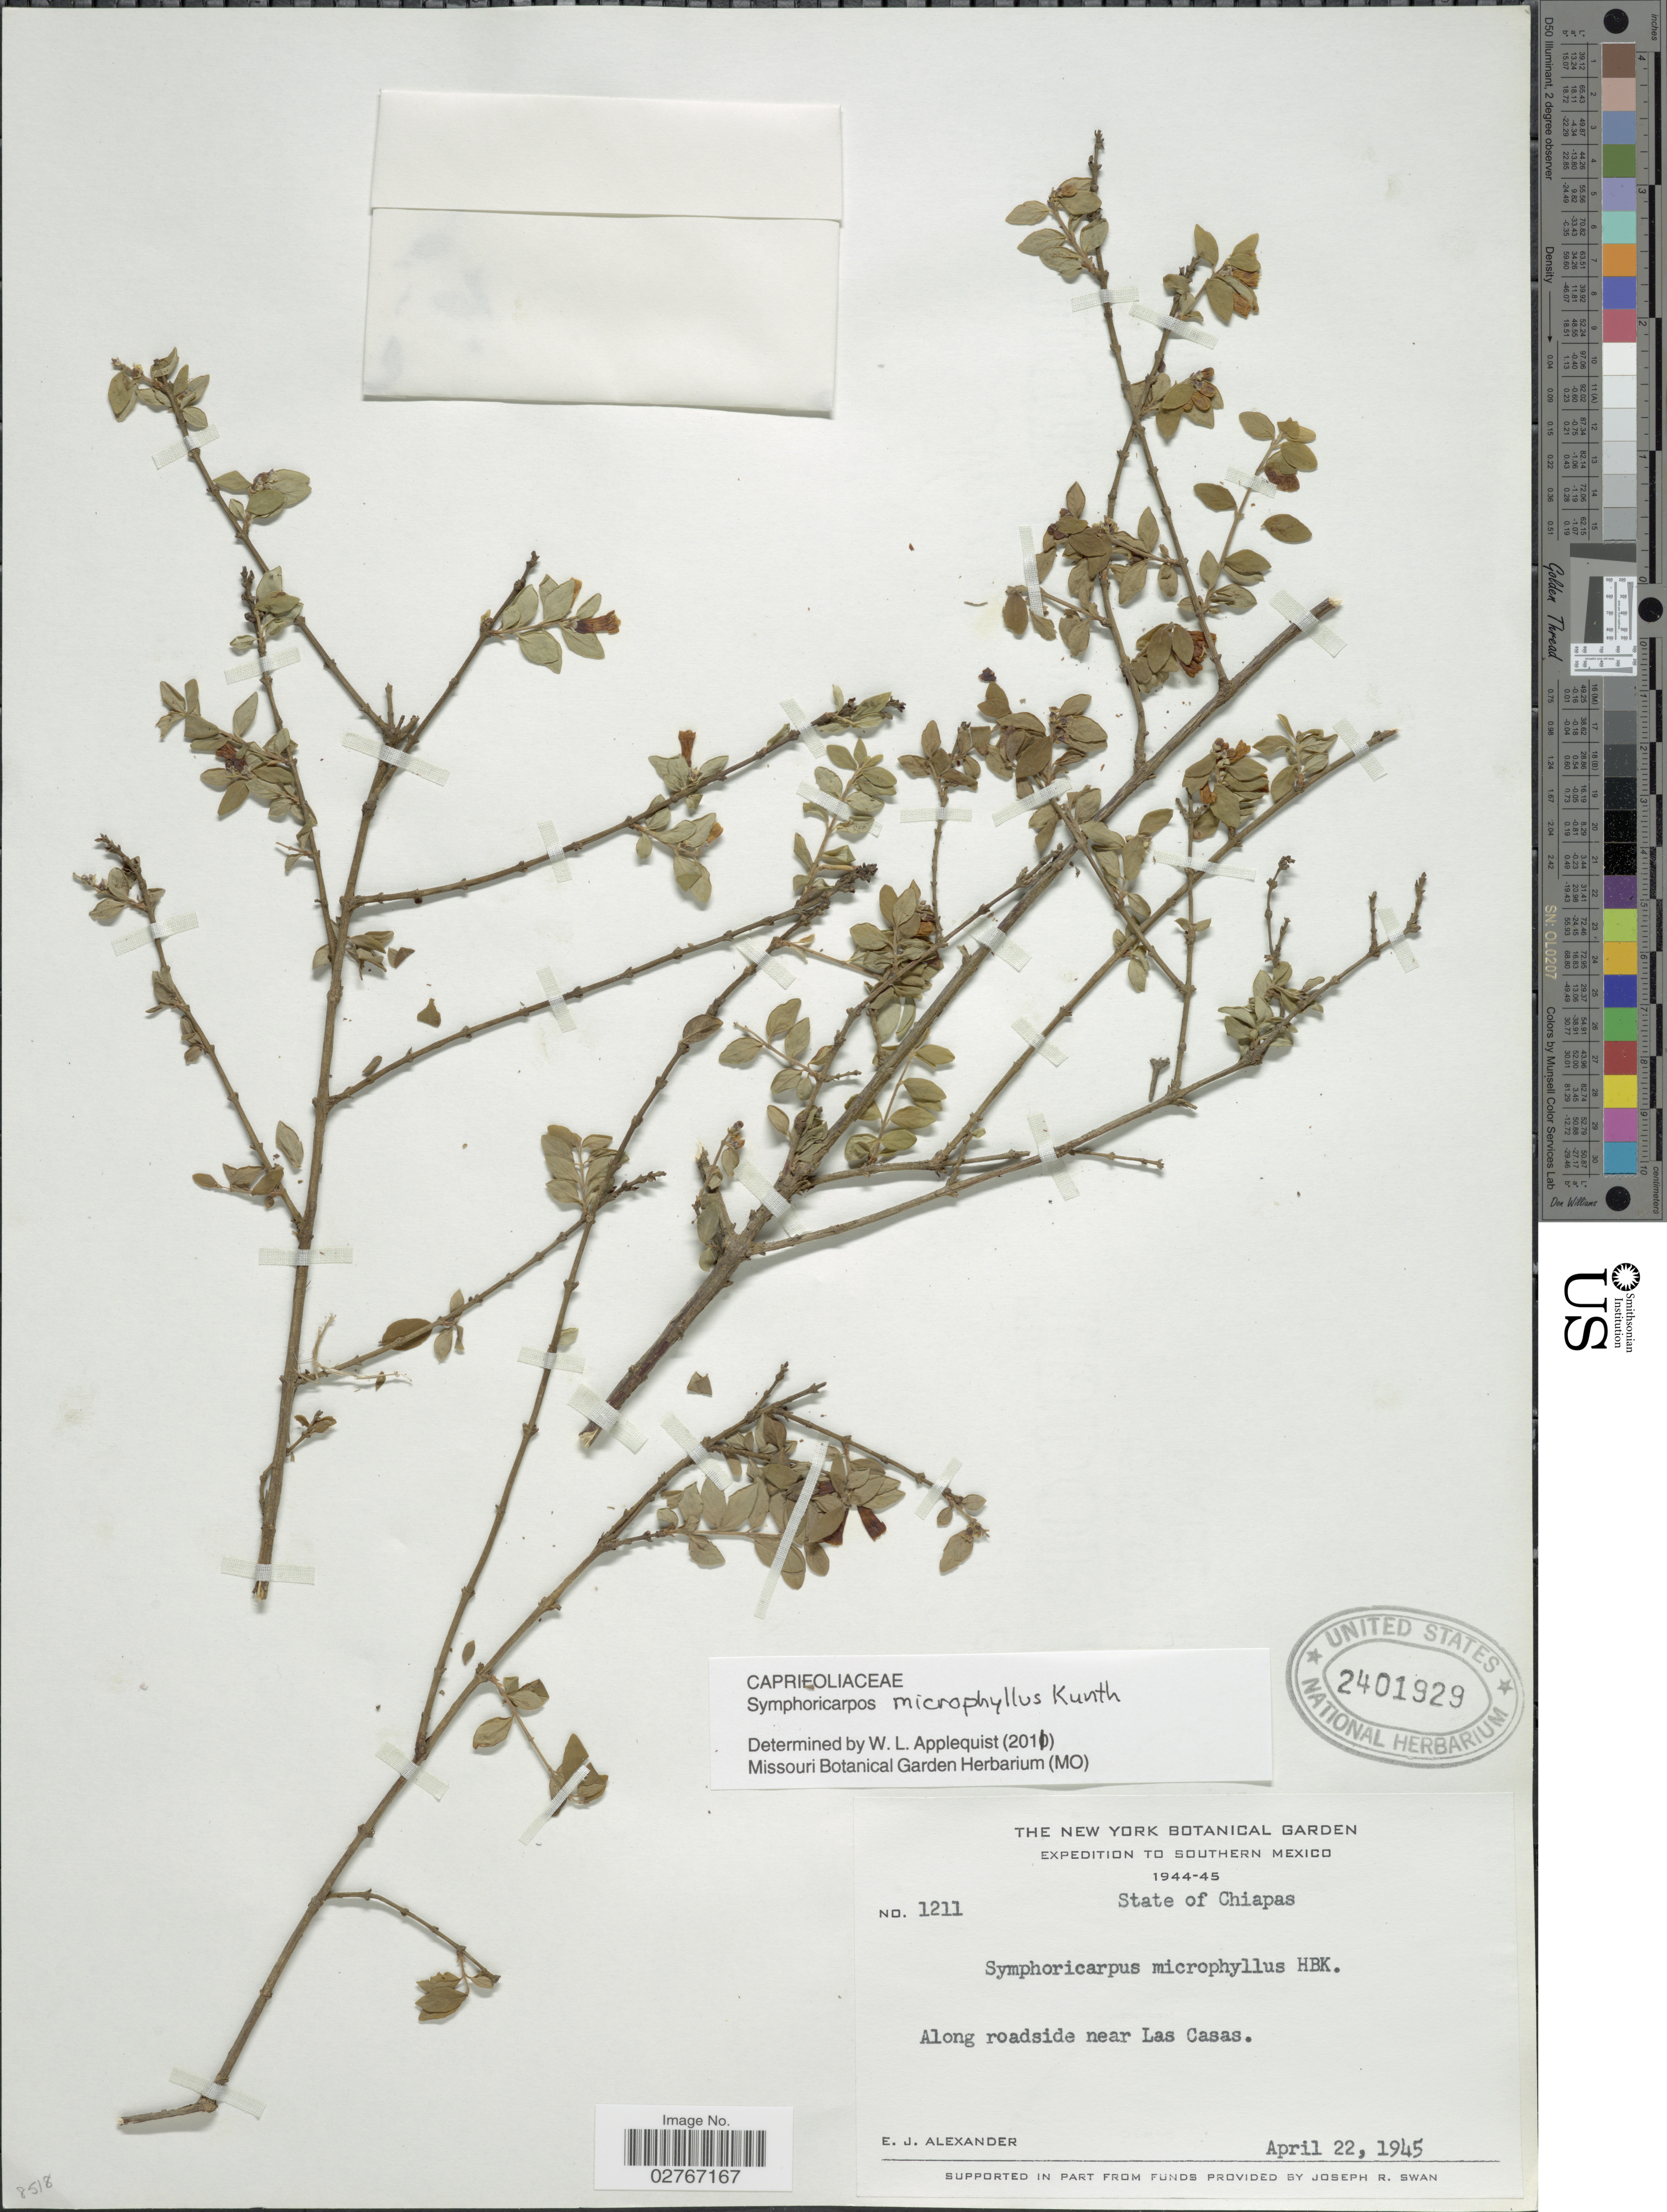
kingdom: Plantae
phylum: Tracheophyta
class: Magnoliopsida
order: Dipsacales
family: Caprifoliaceae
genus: Symphoricarpos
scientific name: Symphoricarpos microphyllus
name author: Kunth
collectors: E. J. Alexander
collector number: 1211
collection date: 1945-04-22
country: Mexico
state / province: Chiapas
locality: Southern Mexico, Along roadside near Las Casas.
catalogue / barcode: US 2401929